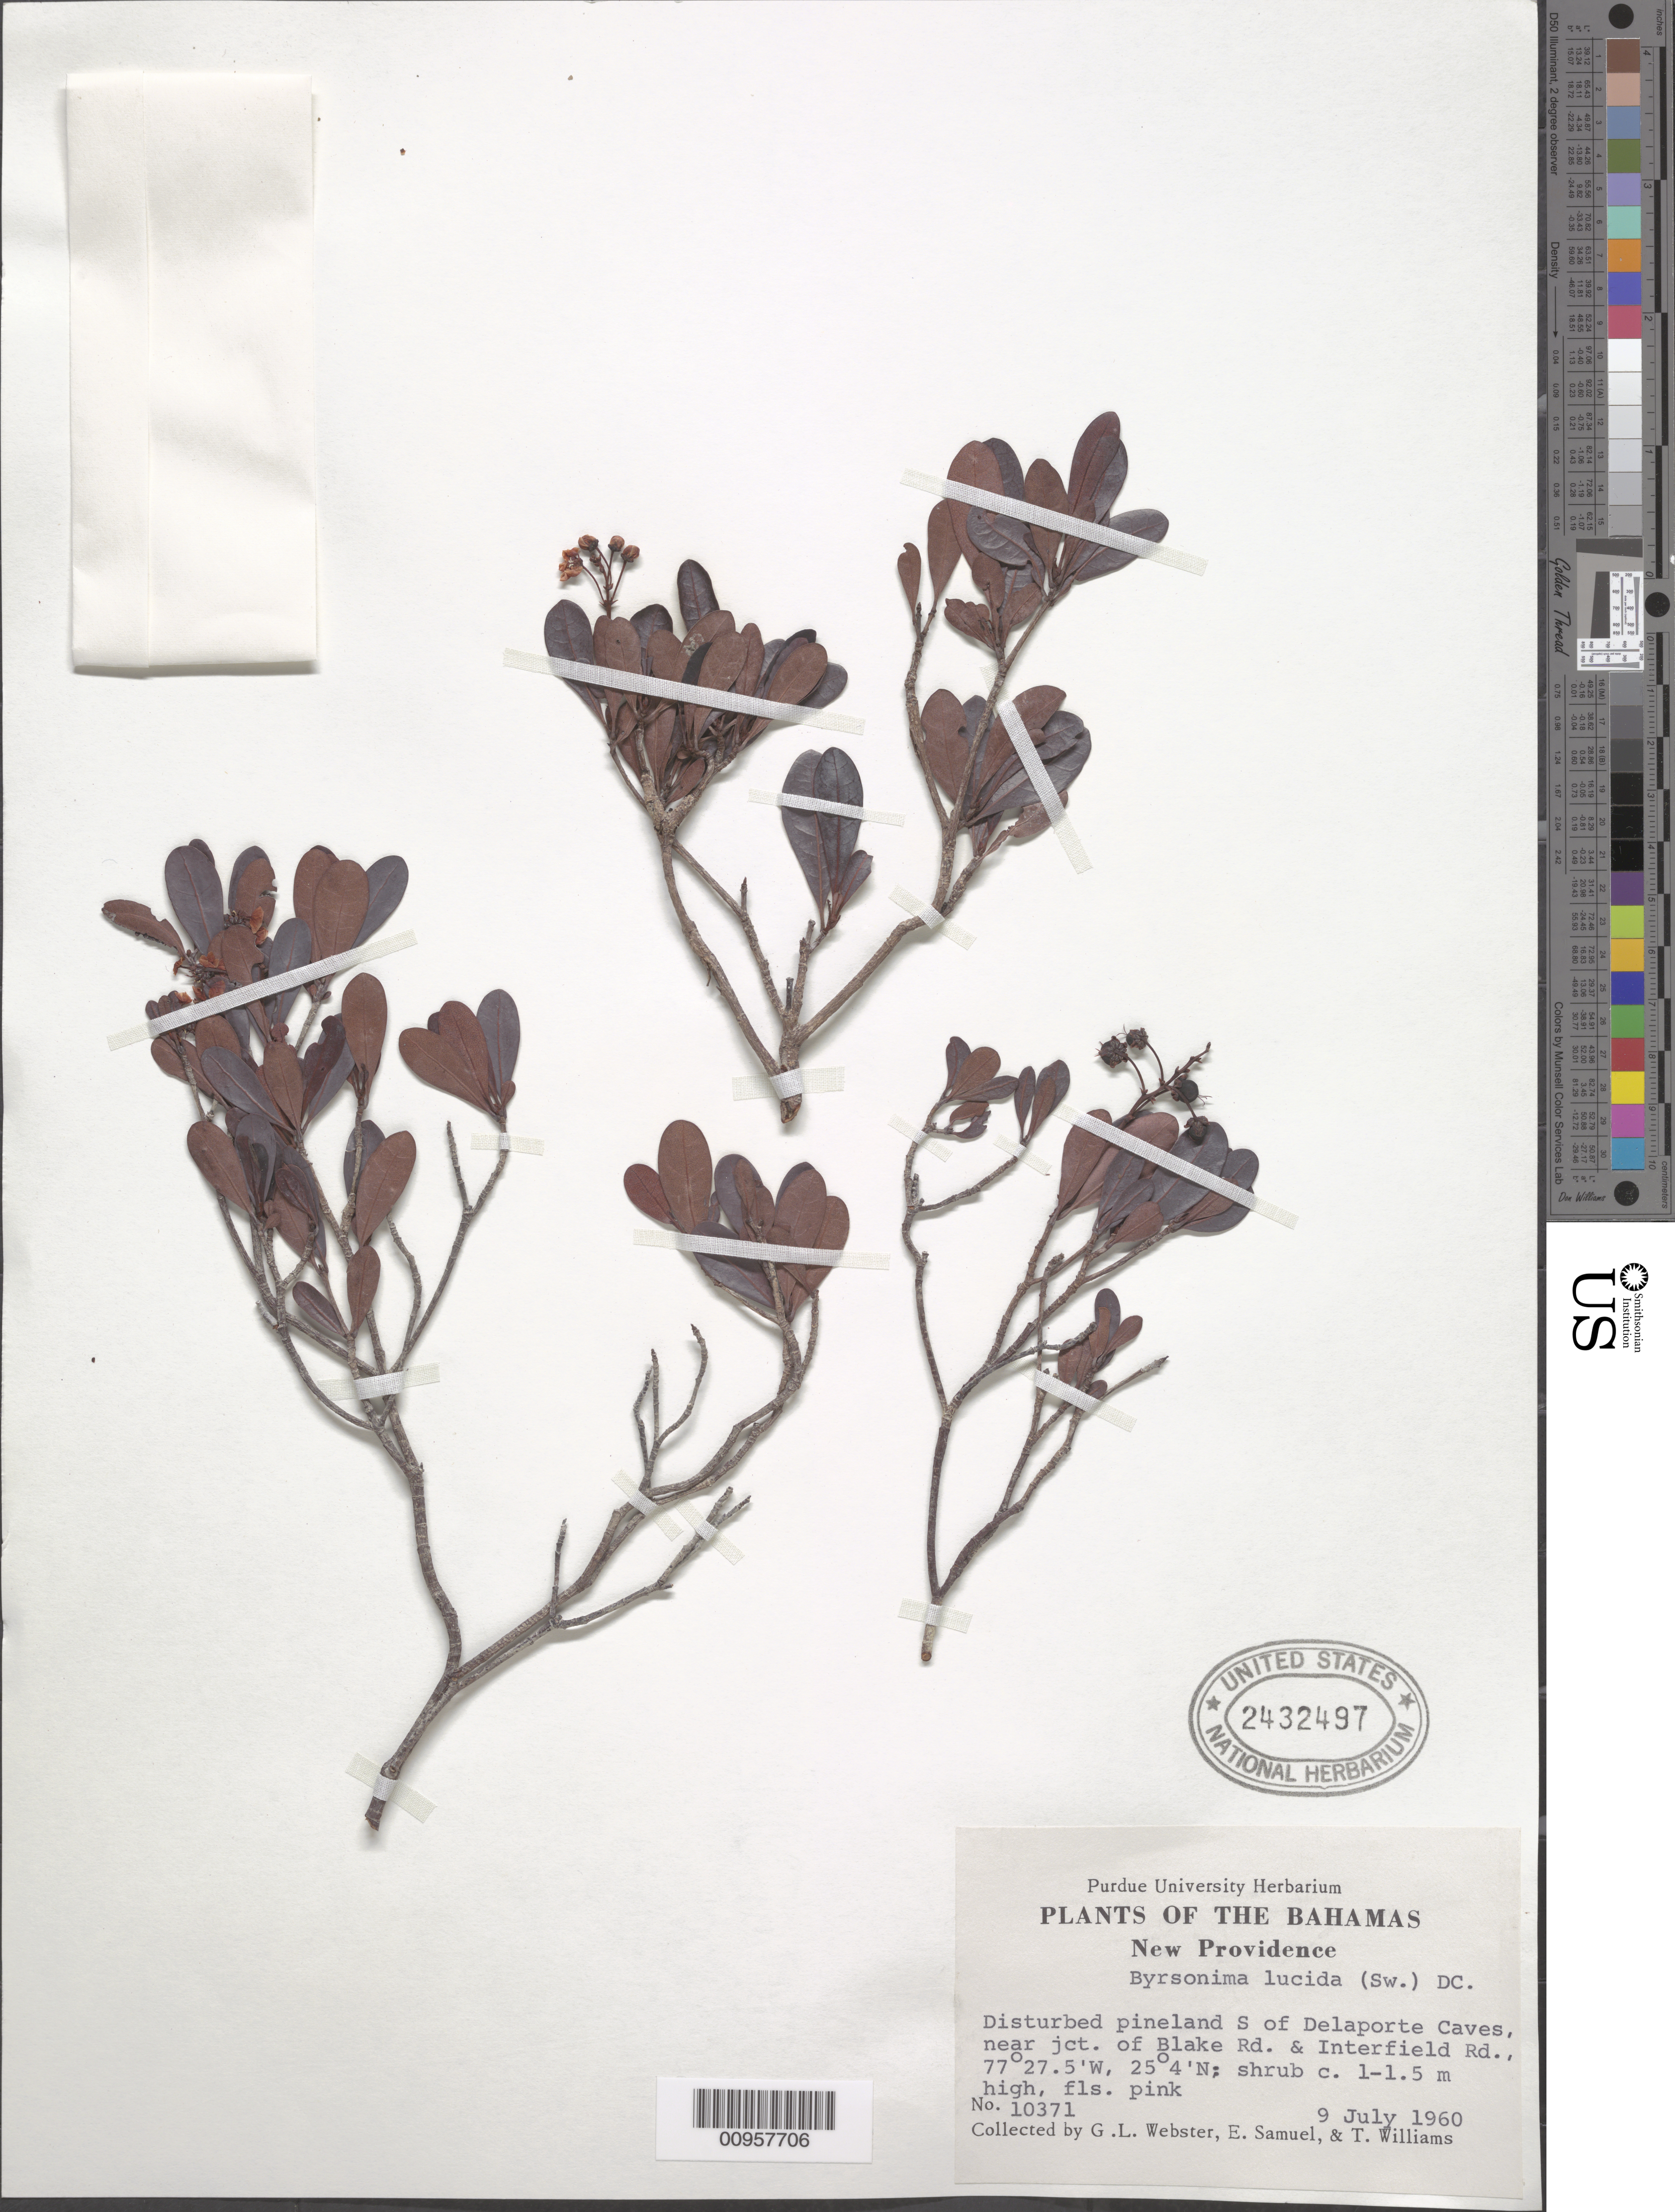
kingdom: Plantae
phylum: Tracheophyta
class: Magnoliopsida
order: Malpighiales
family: Malpighiaceae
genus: Byrsonima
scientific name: Byrsonima lucida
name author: (Mill.) DC.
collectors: G. L. Webster, E. Samuel & T. Williams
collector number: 10371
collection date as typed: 09 Jul 1960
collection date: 1960-07-09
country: Bahamas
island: New Providence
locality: S of Delaporte Caves, near junction of Blake Rd. & Interfield Rd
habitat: Disturbed pineland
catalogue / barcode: US 2432497